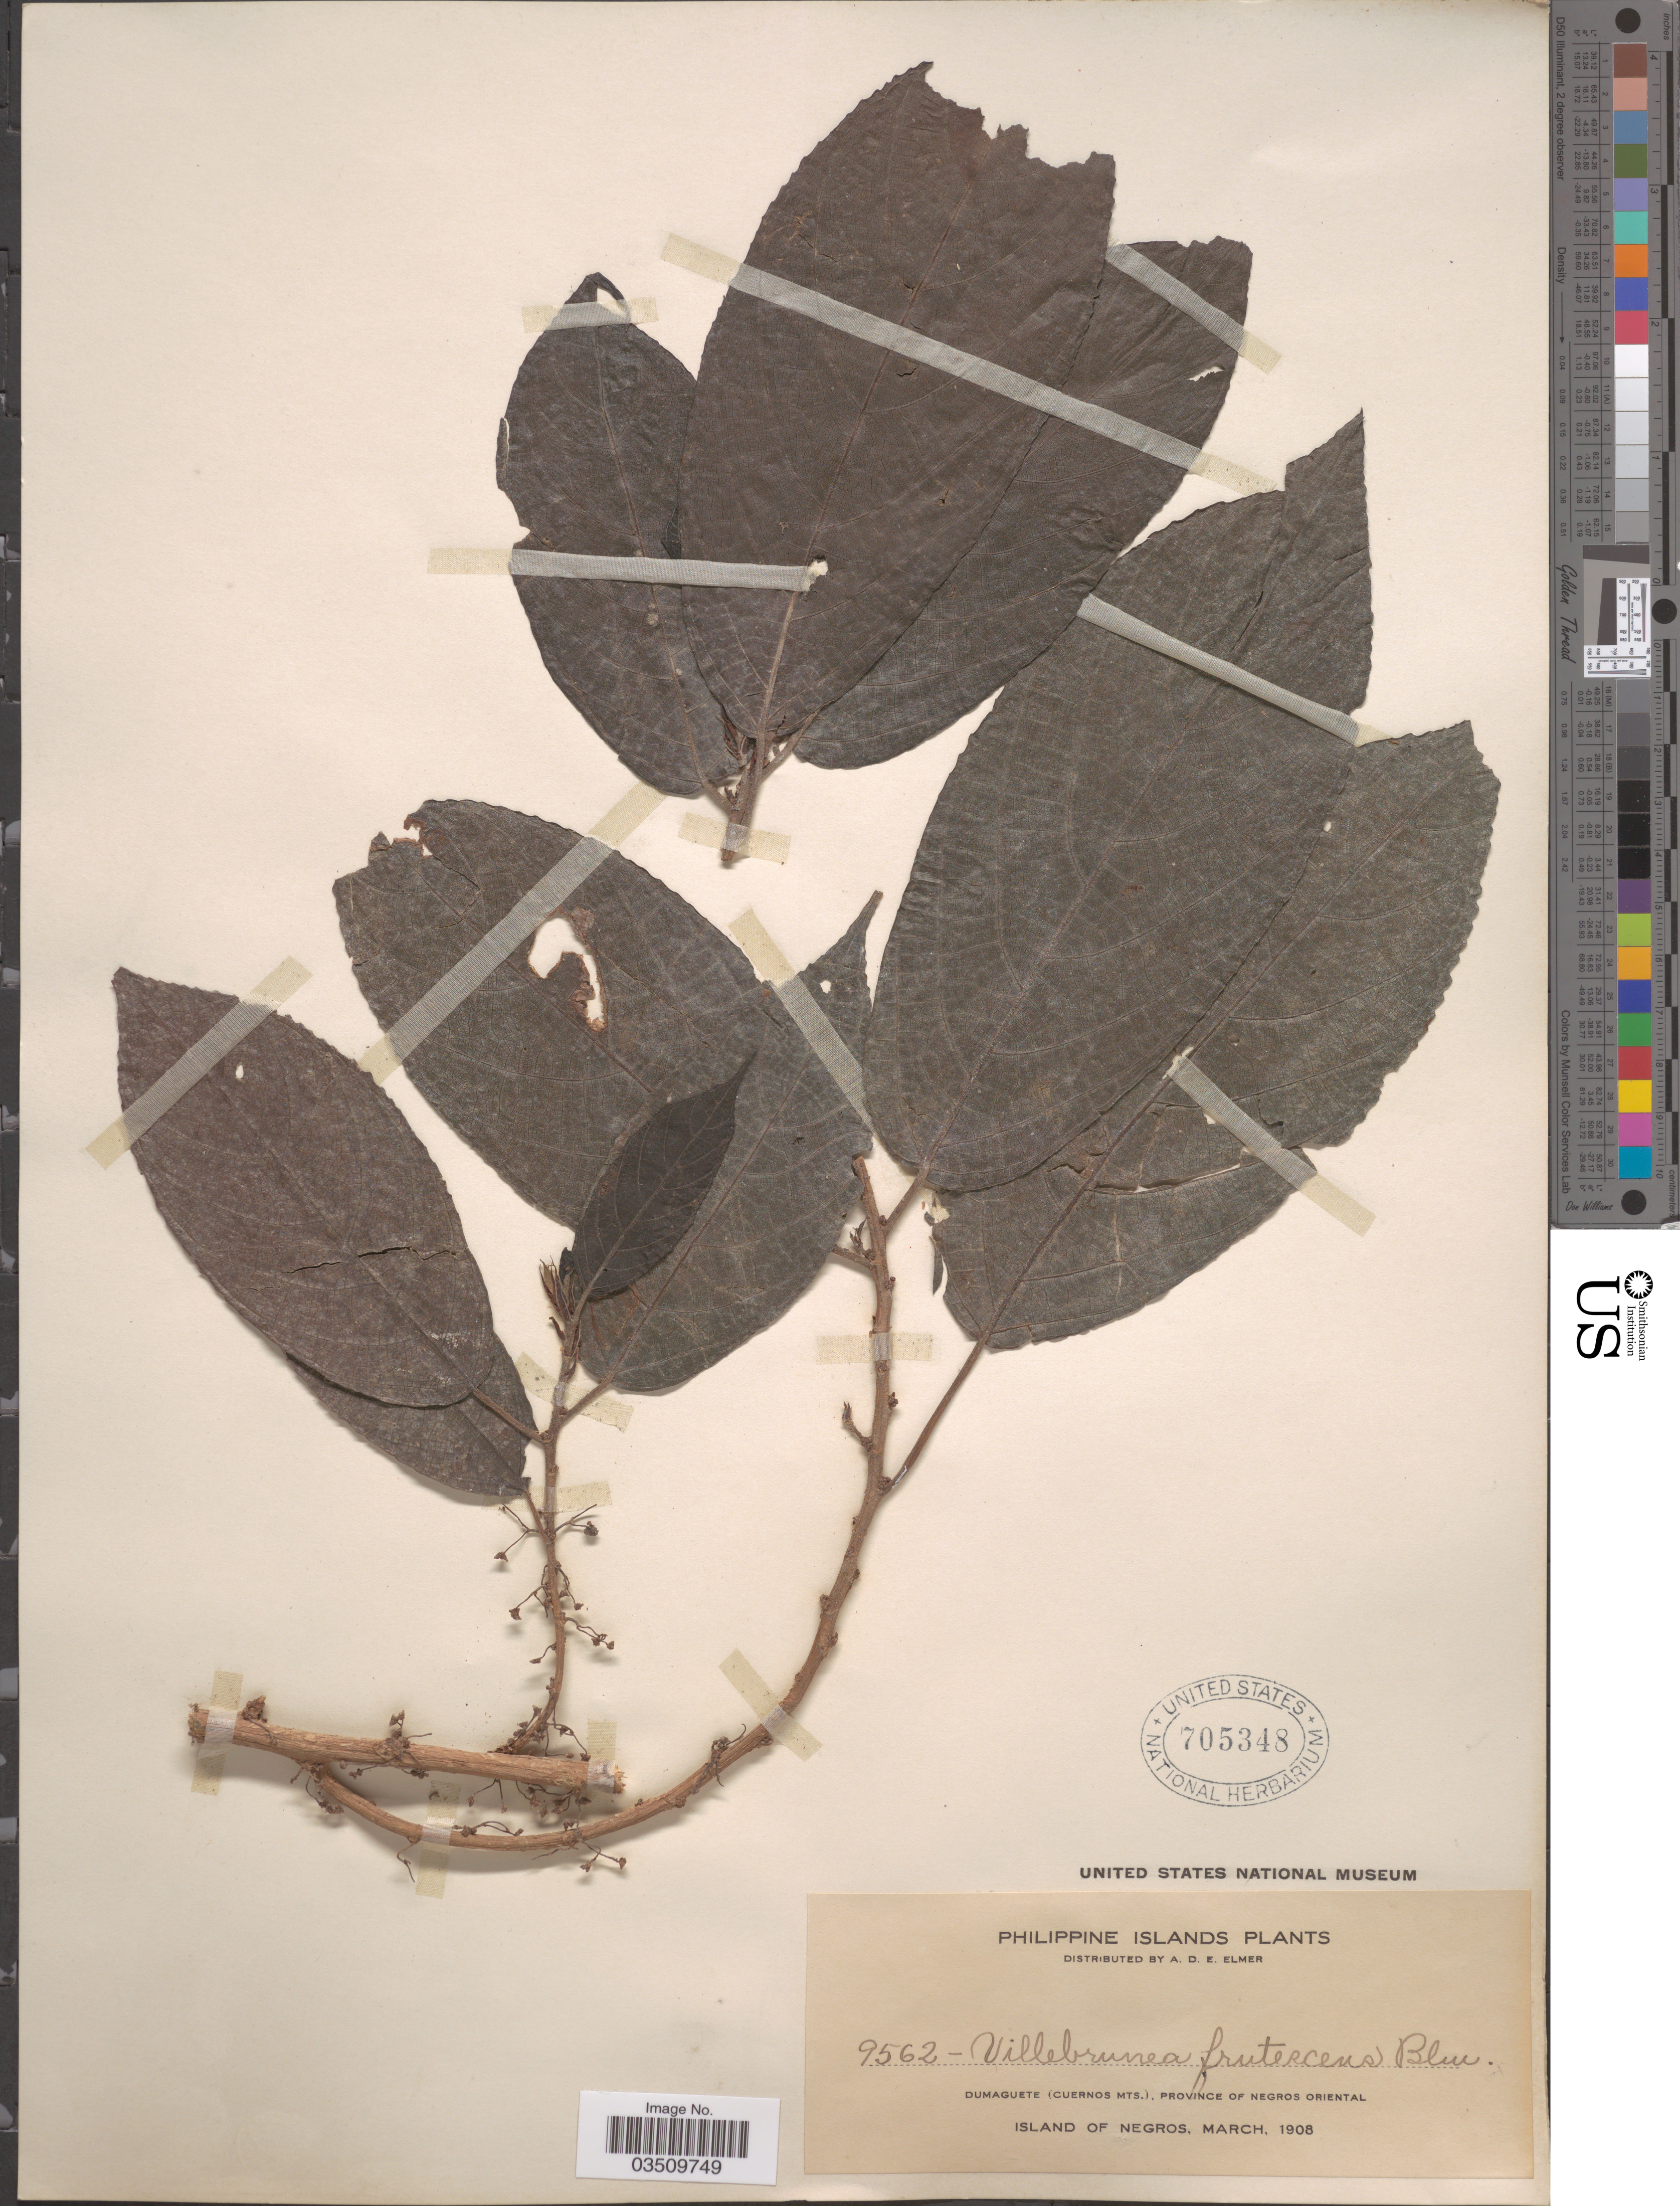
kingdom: Plantae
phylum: Tracheophyta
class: Magnoliopsida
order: Rosales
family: Urticaceae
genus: Oreocnide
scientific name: Oreocnide rubescens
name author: (Blume) Miq.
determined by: Strong, M. T., (US), Smithsonian Institution - National Museum of Natural History (UNITED STATES)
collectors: A. D. E. Elmer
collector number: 9562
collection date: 1908-03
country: Philippines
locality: Dumaguete (Cuernos Mt.), Province of Negros Oriental. Island of Negros.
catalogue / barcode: US 705348